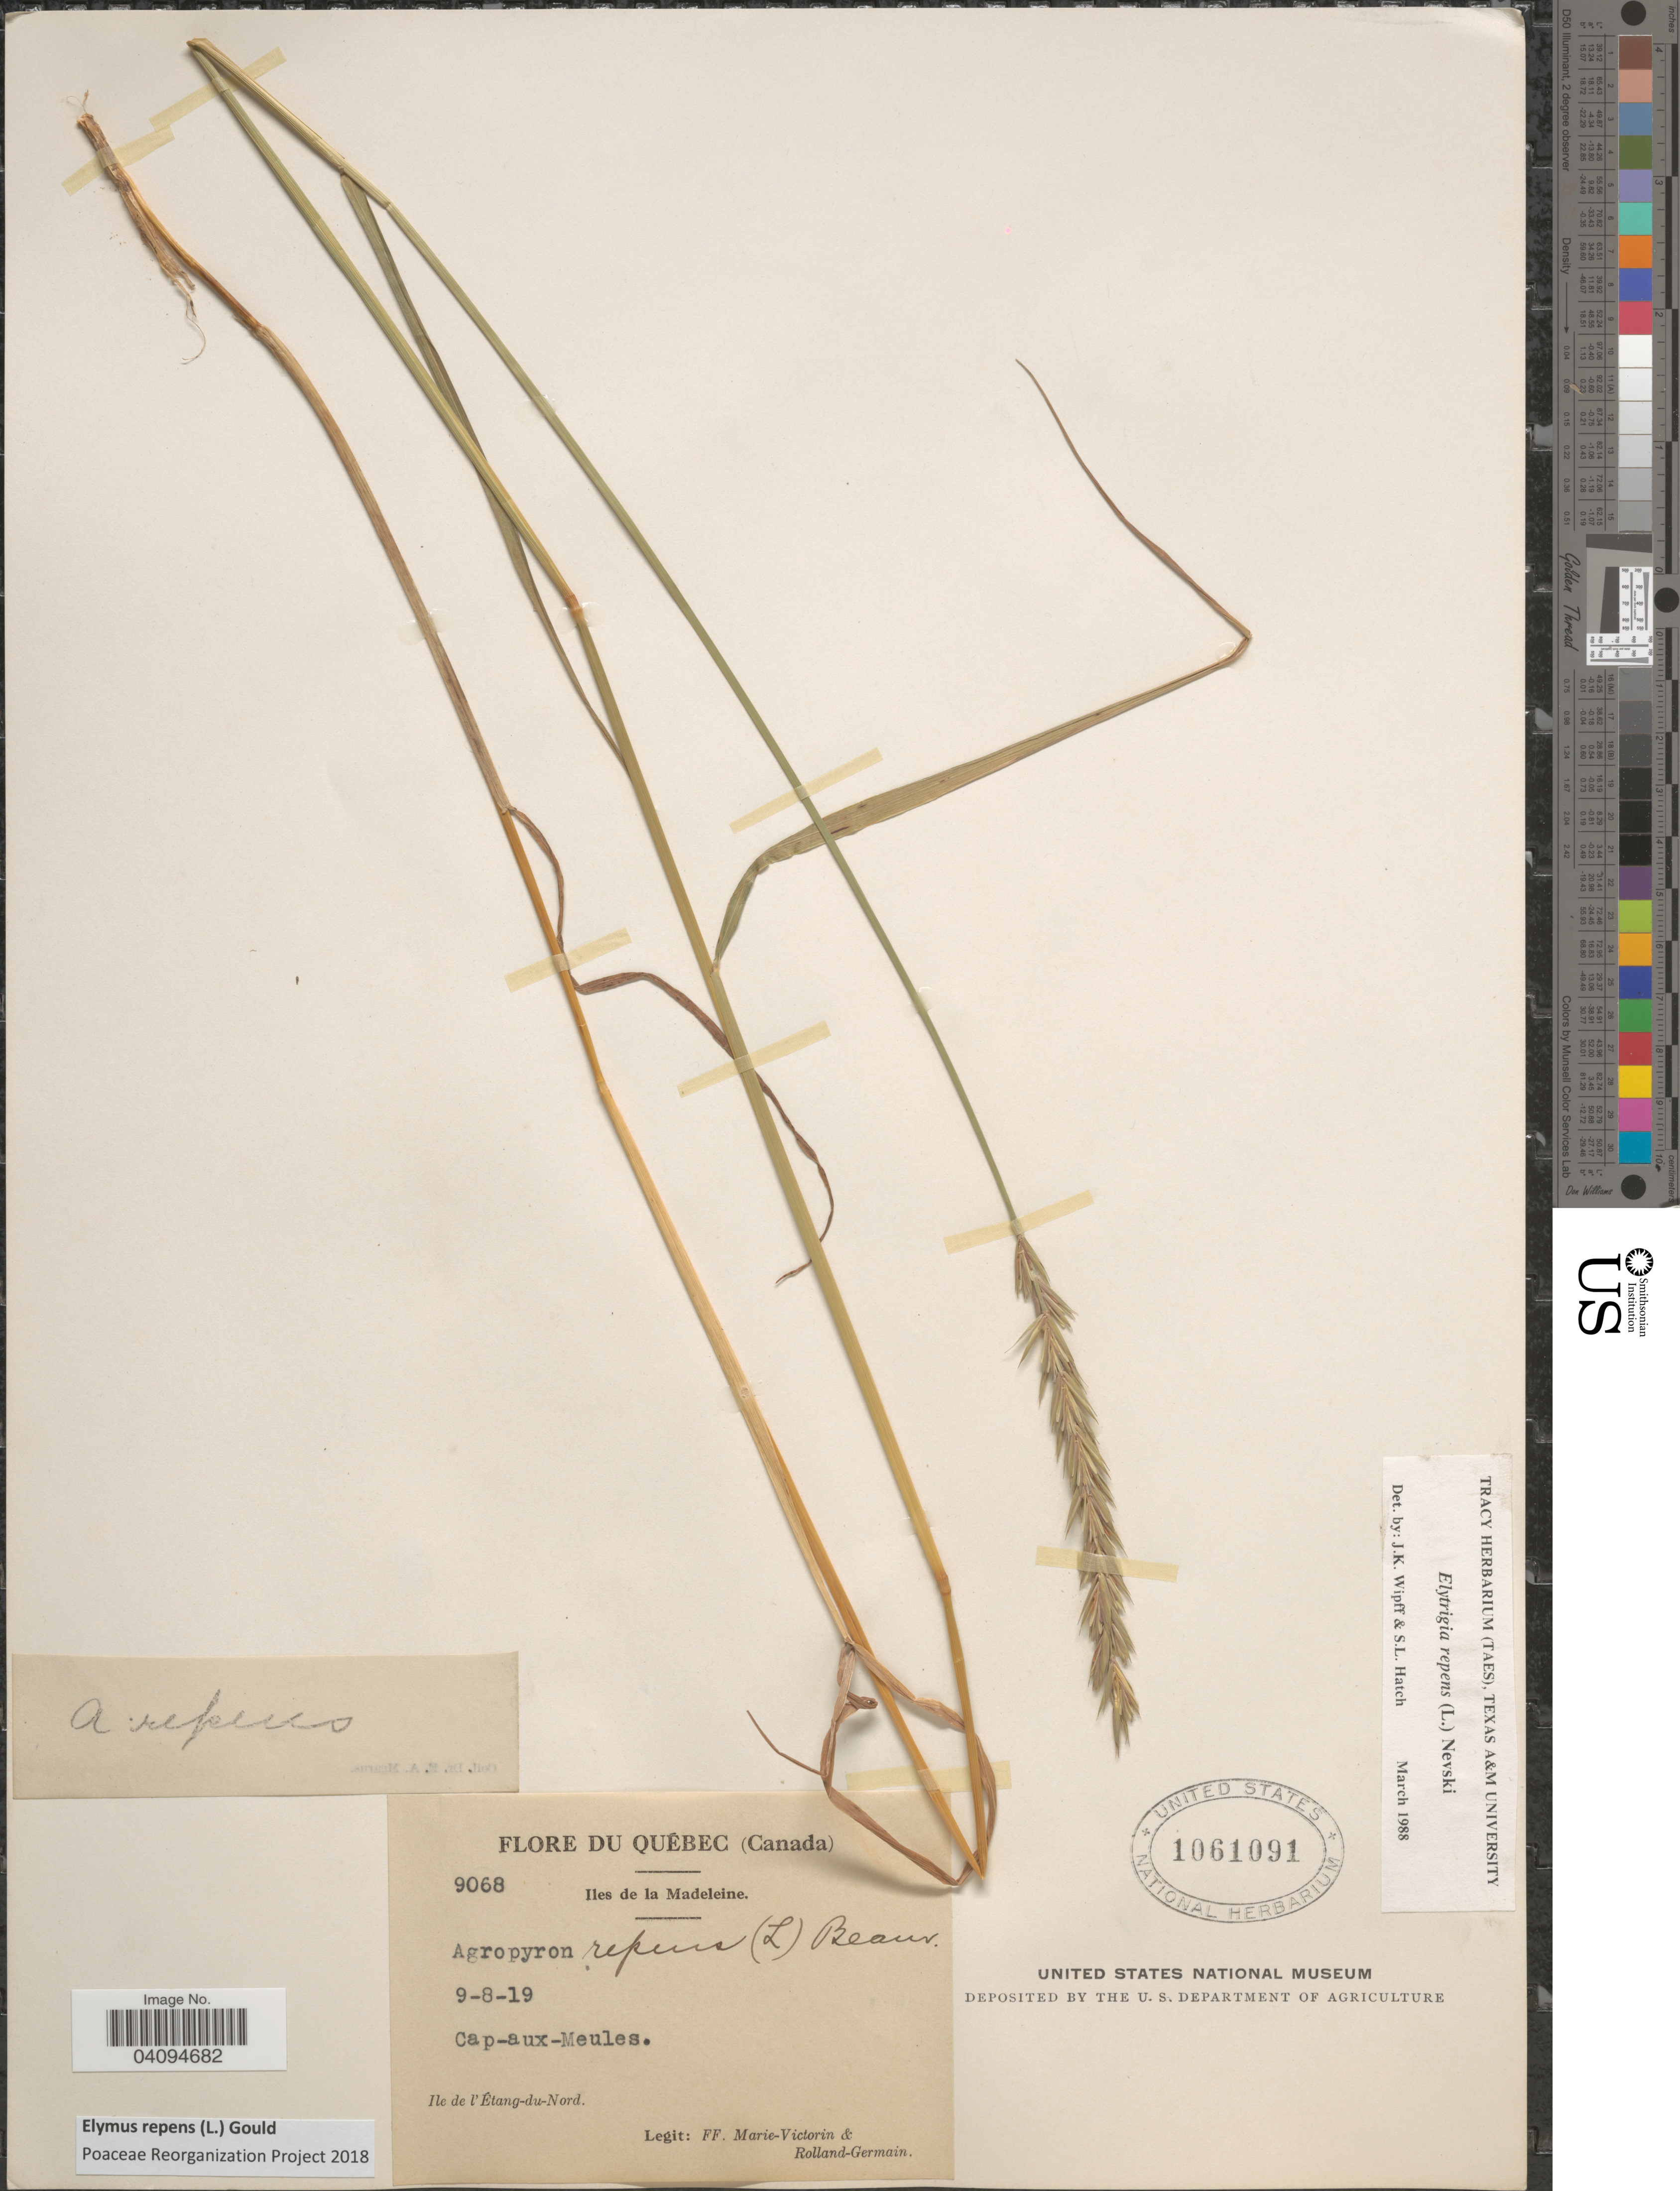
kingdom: Plantae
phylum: Tracheophyta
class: Liliopsida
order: Poales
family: Poaceae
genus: Elymus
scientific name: Elymus repens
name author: (L.) Gould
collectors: F. Marie-Victorin & Rolland-Germain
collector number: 9068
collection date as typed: Transcribed d/m/y: 9/8/19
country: Canada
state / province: Quebec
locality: Iles de la Madeleine. Cap-aux-Meules. Ile de l'Étang-du-Nord.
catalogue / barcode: US 1061091